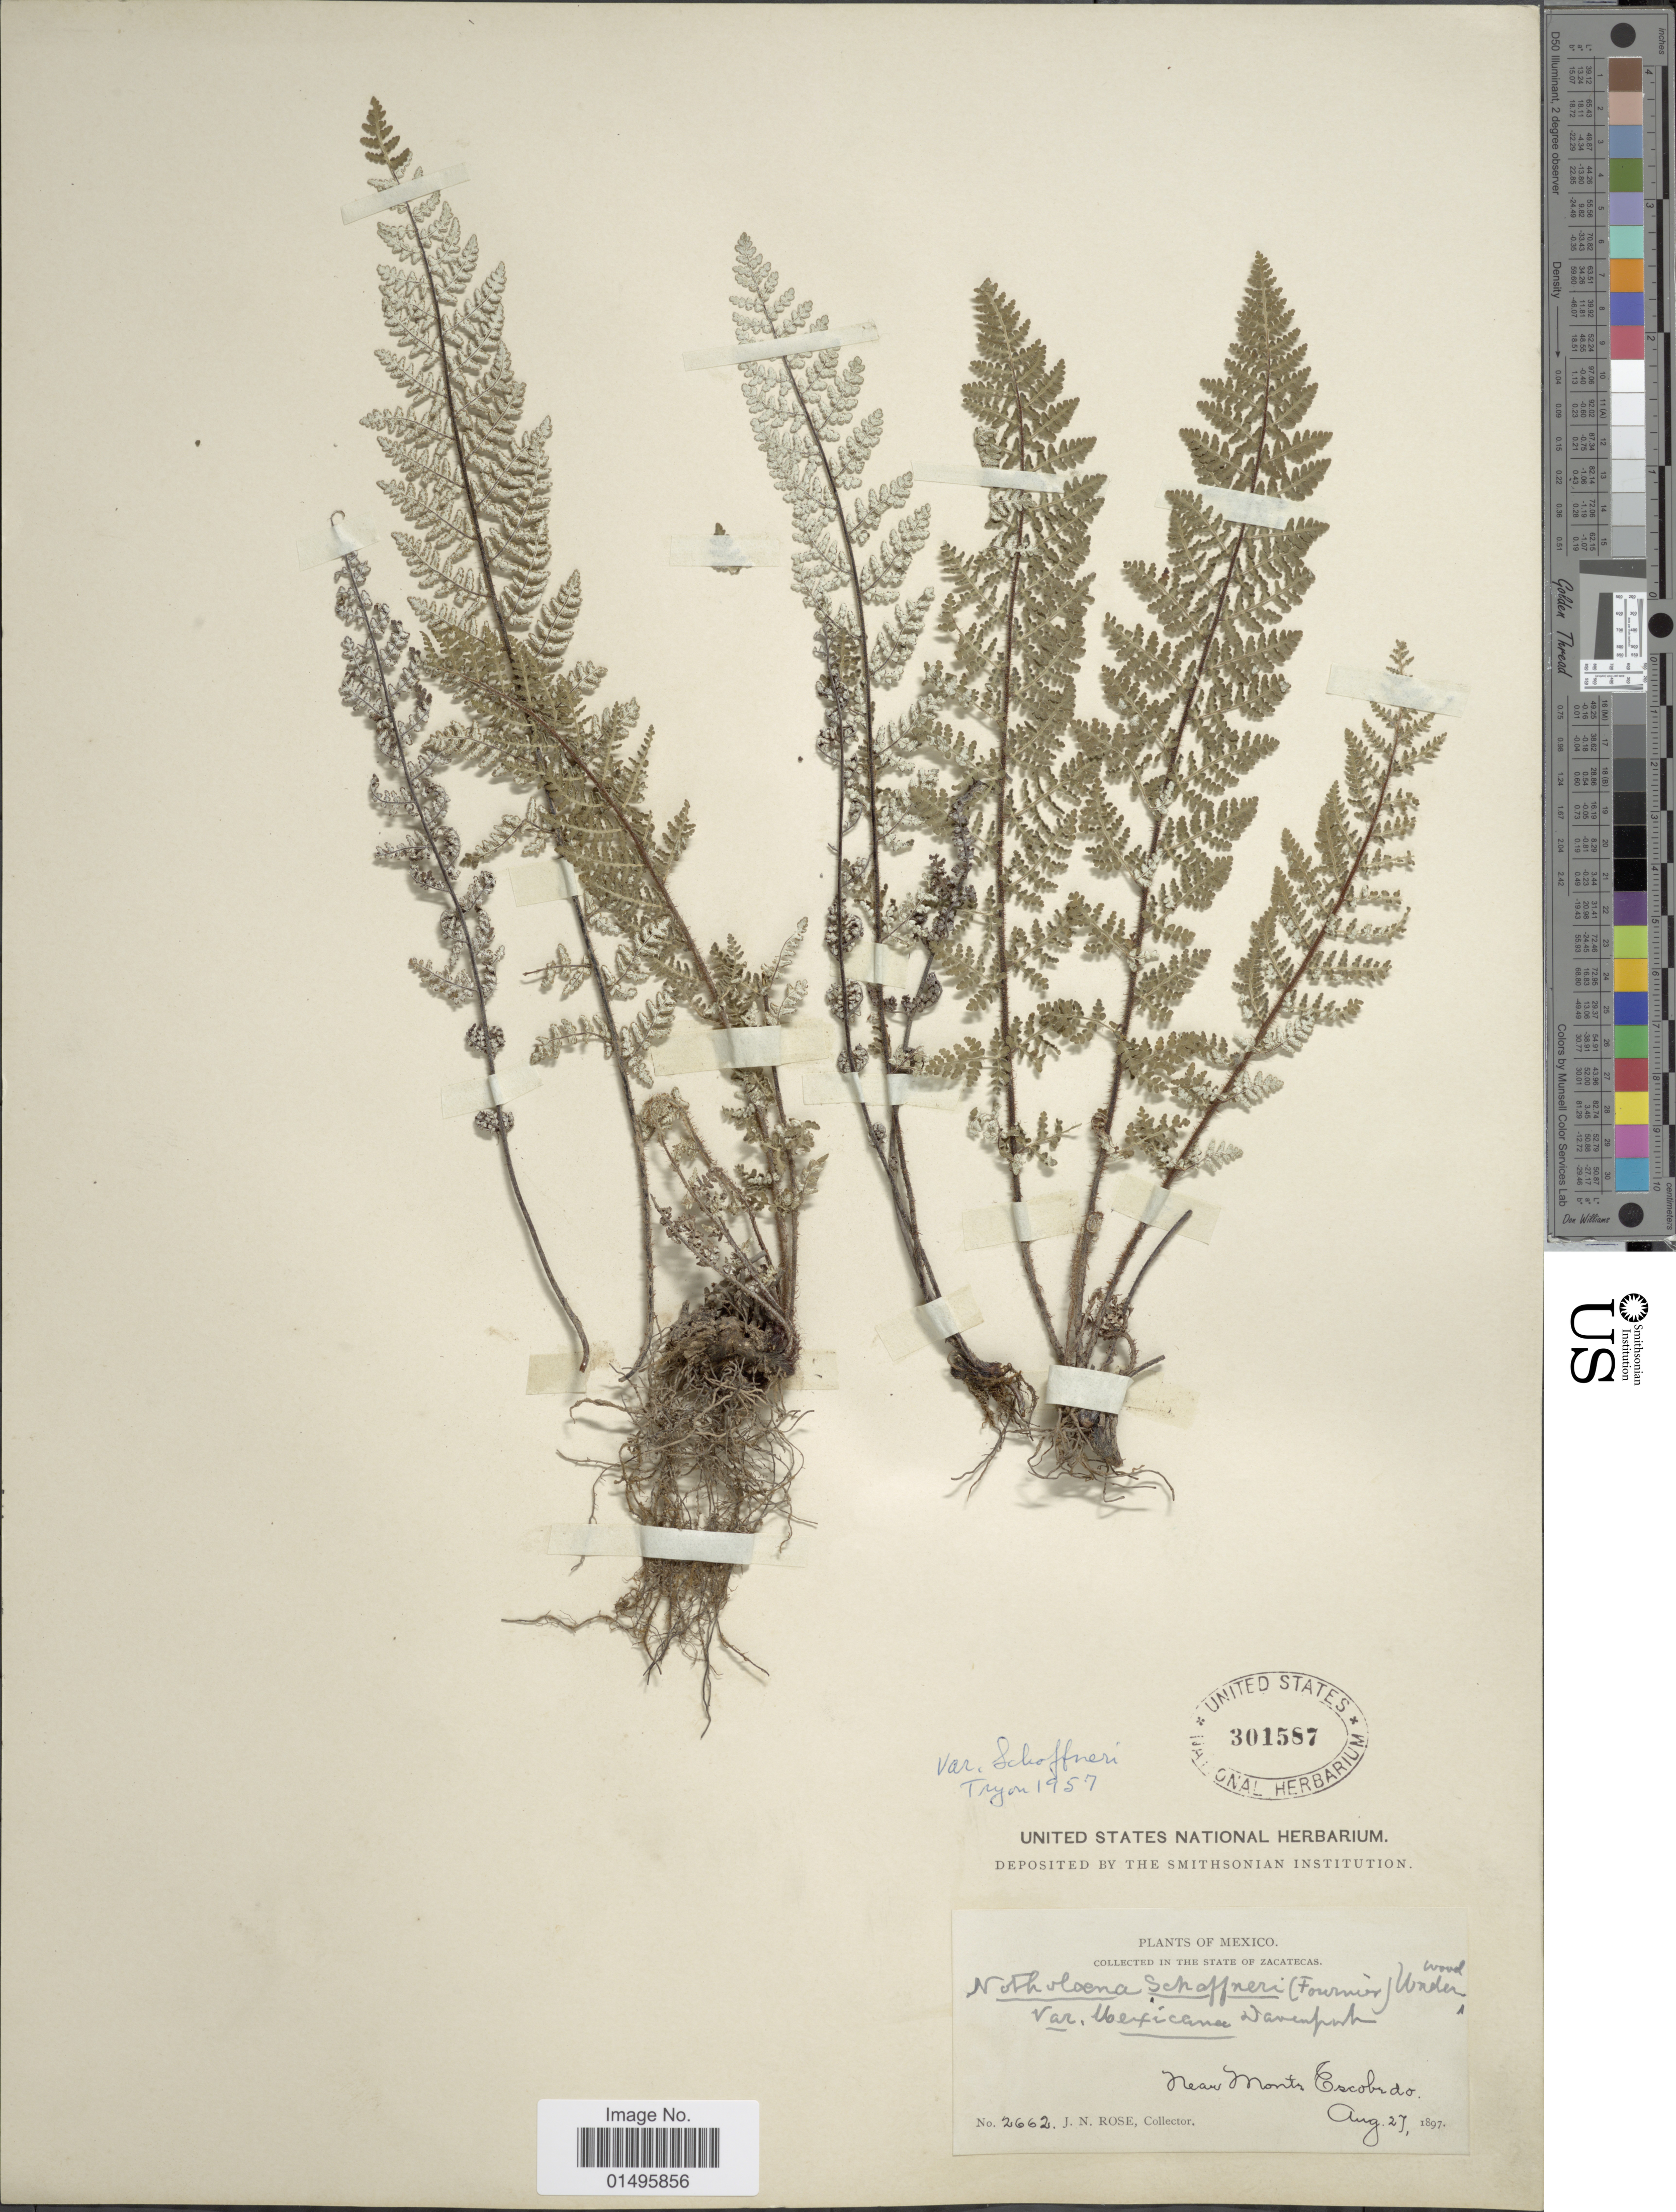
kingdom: Plantae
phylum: Tracheophyta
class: Polypodiopsida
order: Polypodiales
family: Pteridaceae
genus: Notholaena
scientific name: Notholaena schaffneri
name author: (E. Fourn.) Underw.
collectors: J. N. Rose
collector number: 2662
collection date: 1897-08-27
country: Mexico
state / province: Zacatecas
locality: Mexico, in the state of Zacatecas, near Monte Escobedo.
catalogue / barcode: US 301587